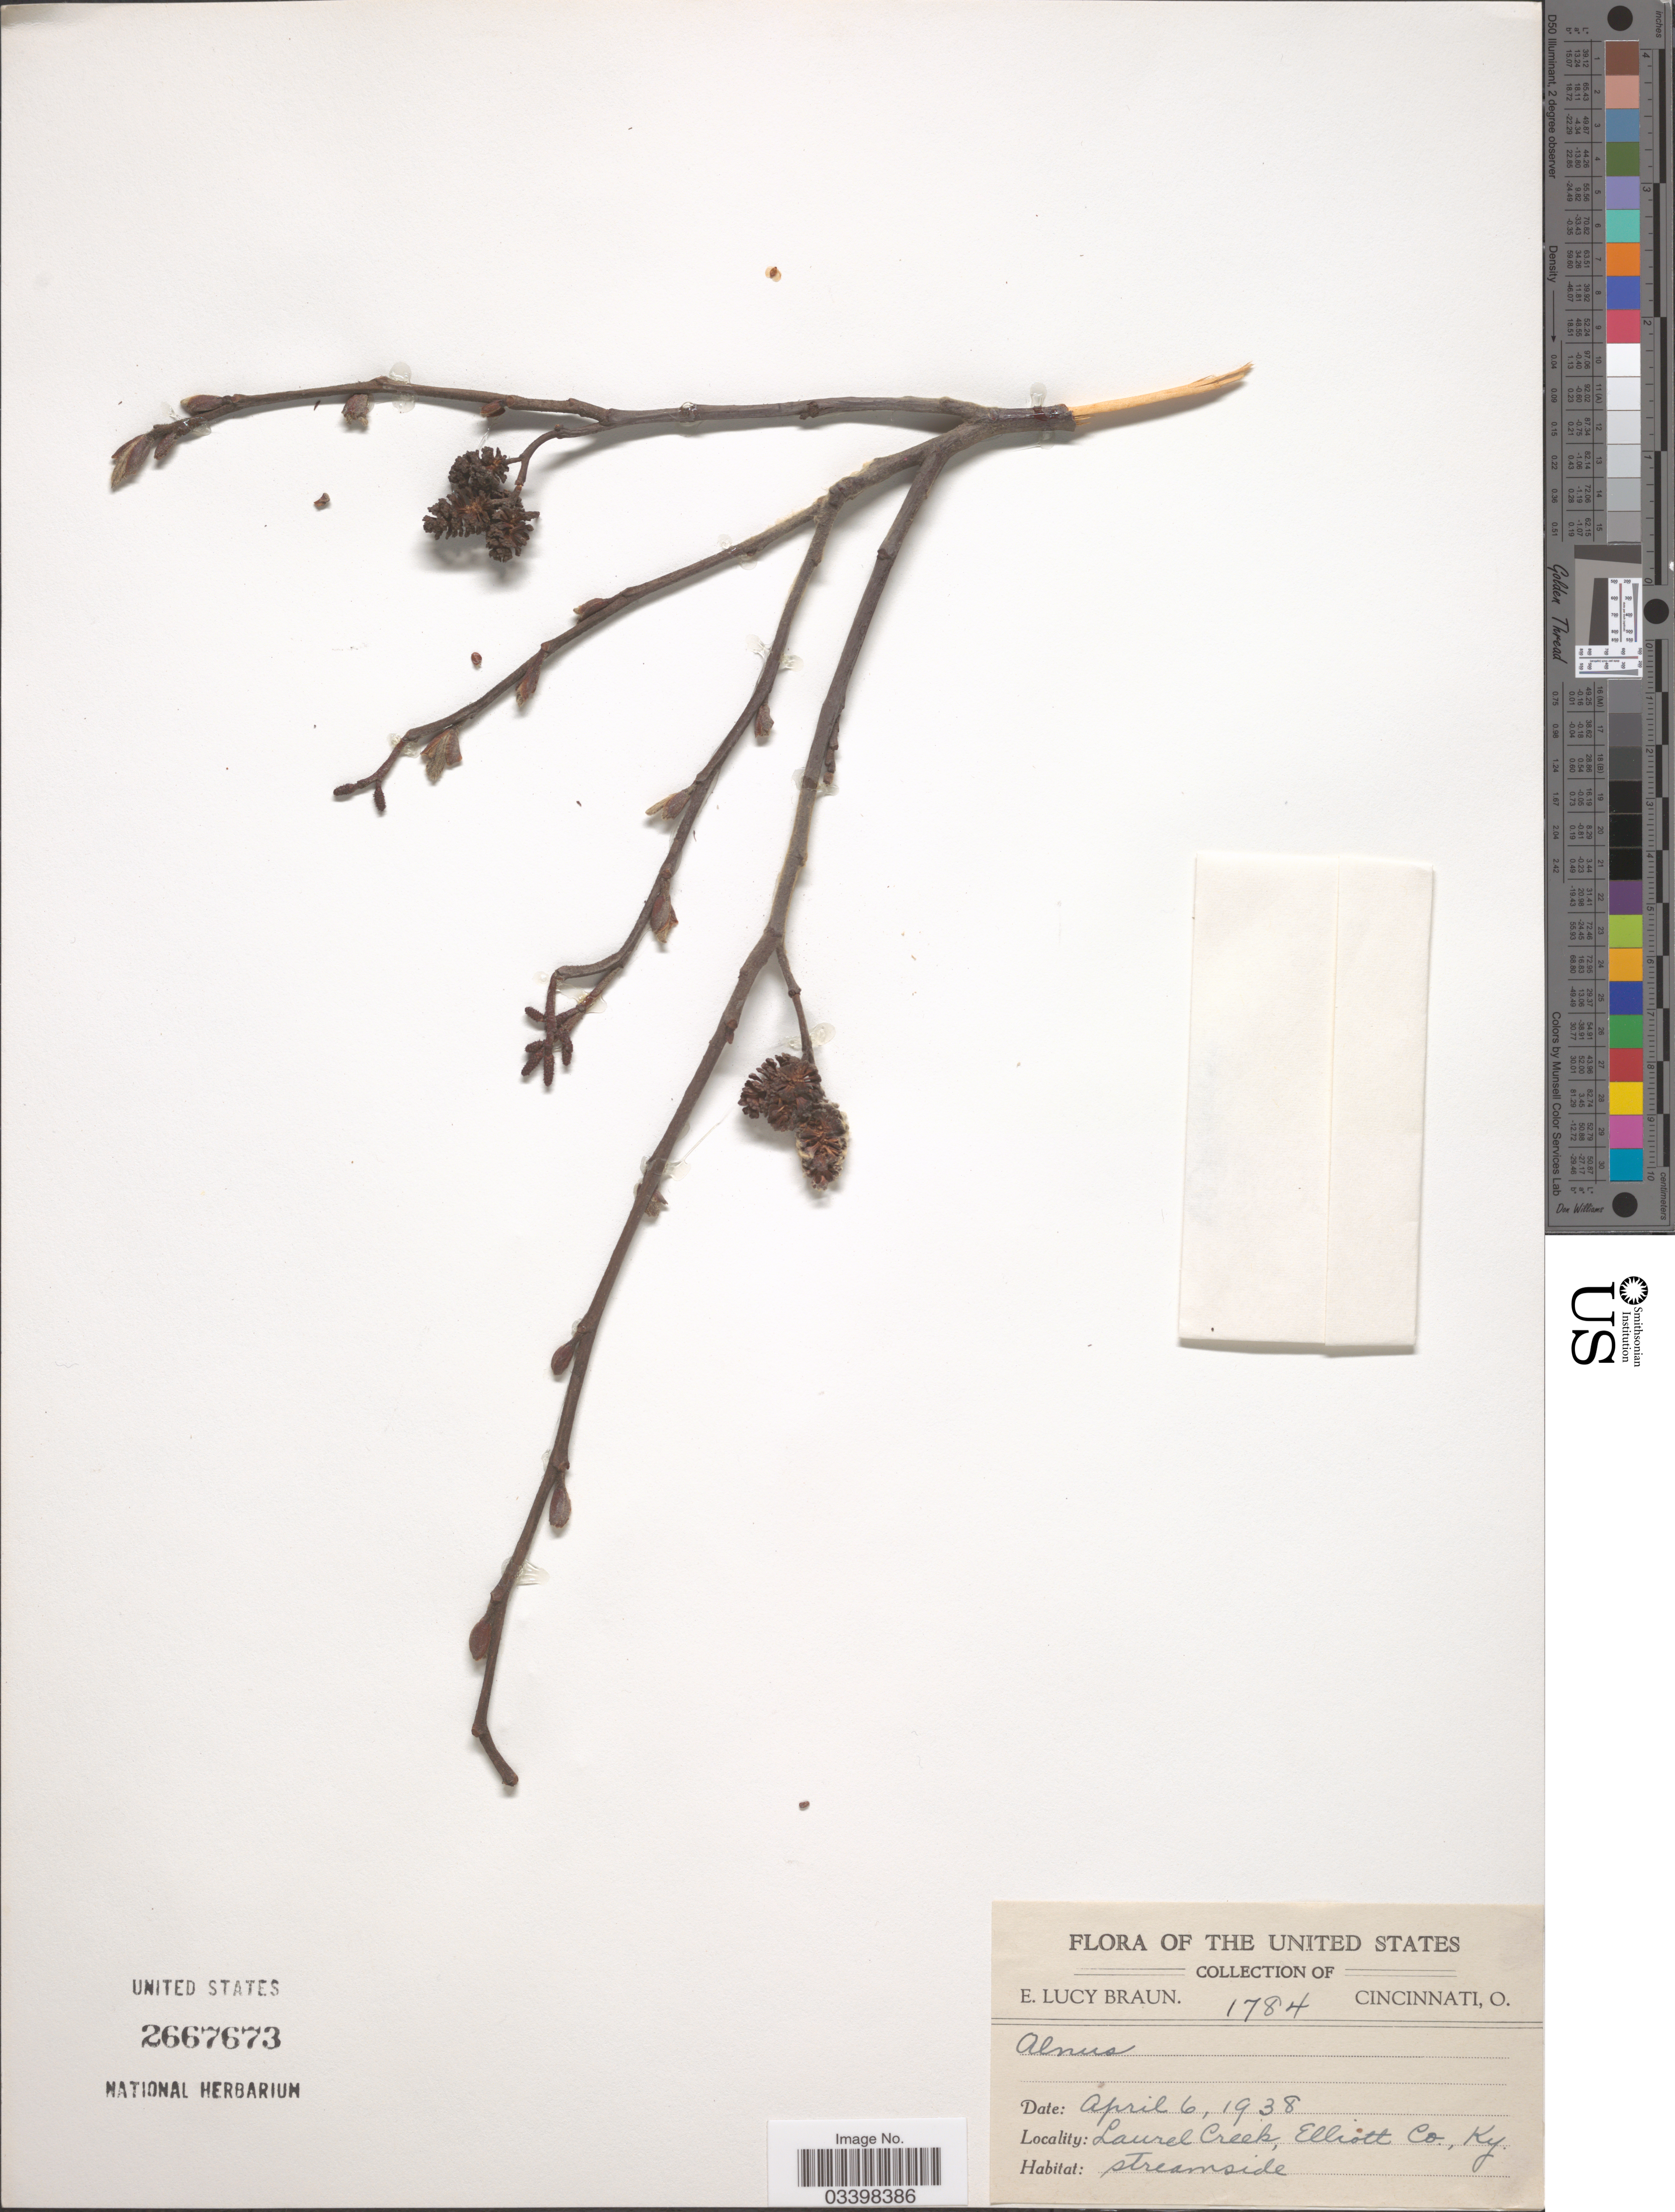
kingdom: Plantae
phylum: Tracheophyta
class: Magnoliopsida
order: Fagales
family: Betulaceae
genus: Alnus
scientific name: Alnus serrulata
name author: (Aiton) Willd.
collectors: E. L. Braun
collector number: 1784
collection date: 1938-04-06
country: United States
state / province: Kentucky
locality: Laurel Creek, Elliott Co.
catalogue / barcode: US 2667673